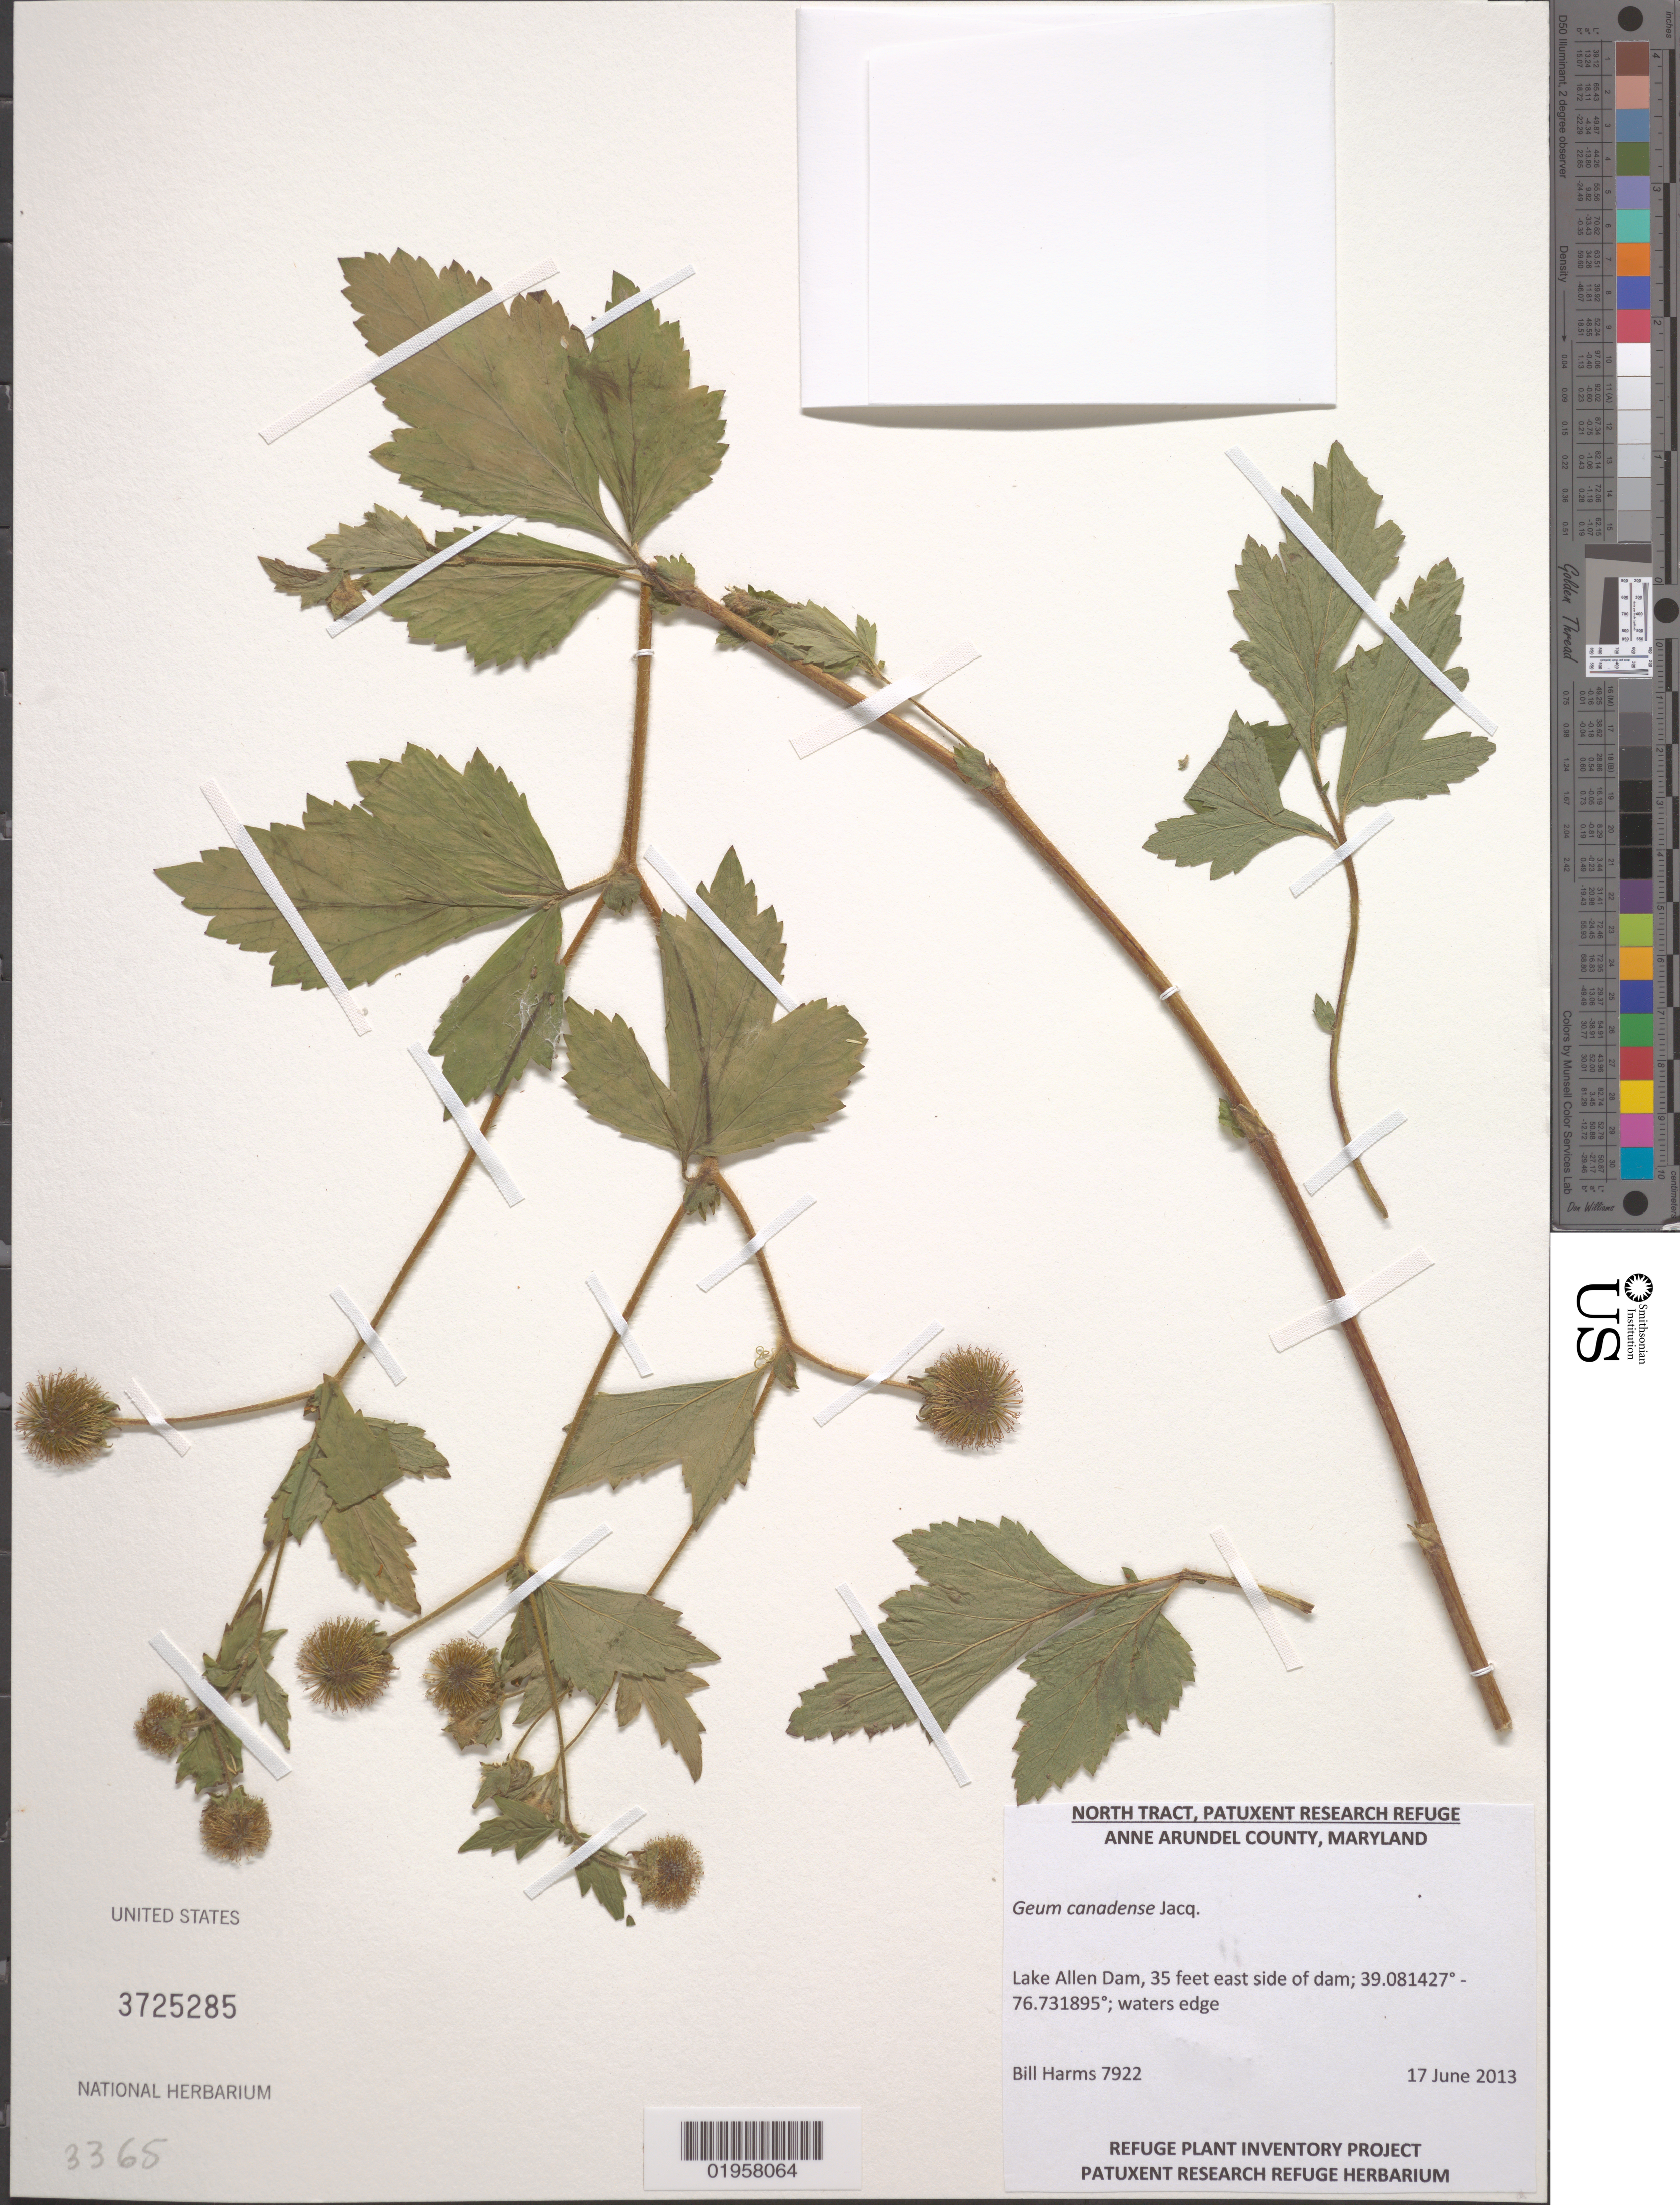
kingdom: Plantae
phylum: Tracheophyta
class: Magnoliopsida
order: Rosales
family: Rosaceae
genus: Geum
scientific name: Geum canadense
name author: Jacq.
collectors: B. Harms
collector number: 7922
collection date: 2013-06-17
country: United States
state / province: Maryland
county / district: Anne Arundel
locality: Patuxent Research Refuge, North Tract. Lake Allen Dam, 35 feet E side of dam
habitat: Waters edge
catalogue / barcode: US 3725285